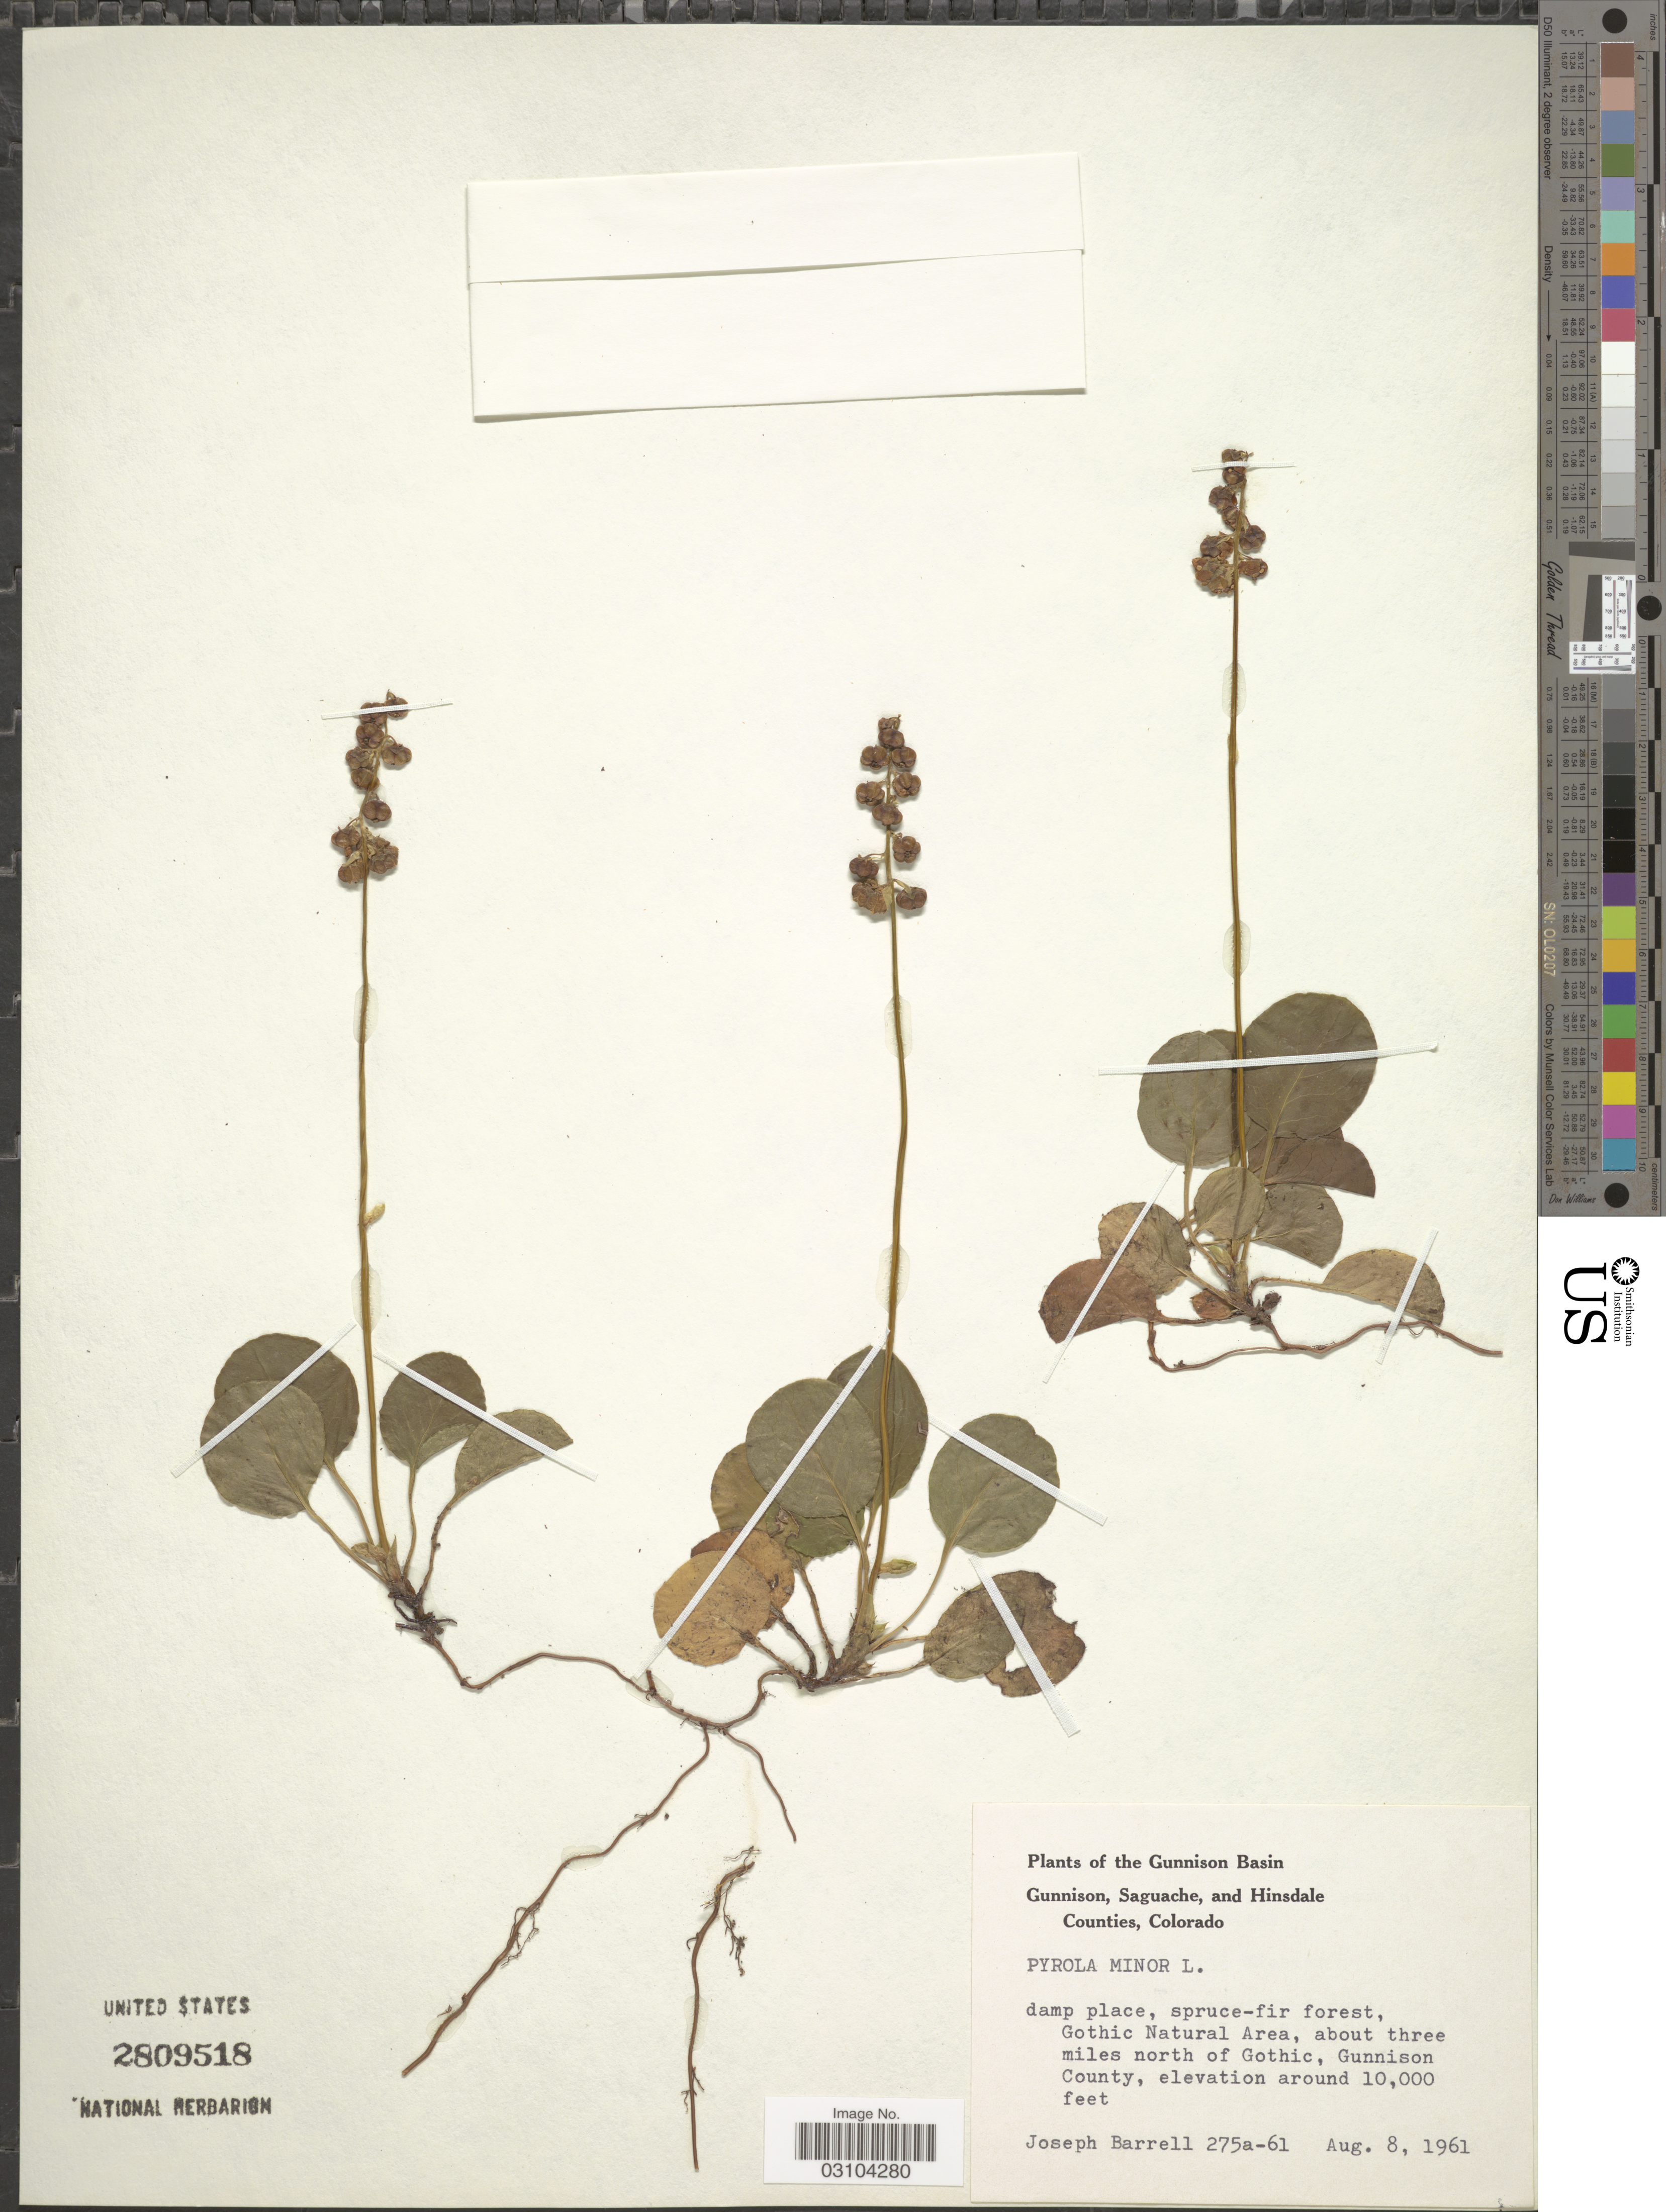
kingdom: Plantae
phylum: Tracheophyta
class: Magnoliopsida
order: Ericales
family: Ericaceae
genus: Pyrola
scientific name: Pyrola minor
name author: L.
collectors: J. Barrell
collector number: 275a-61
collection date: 1961-08-08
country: United States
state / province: Colorado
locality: The Gunnison Basin, Gothic Natural Area, about three miles north of Gothic, Gunnison County.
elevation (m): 3048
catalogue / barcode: US 2809518